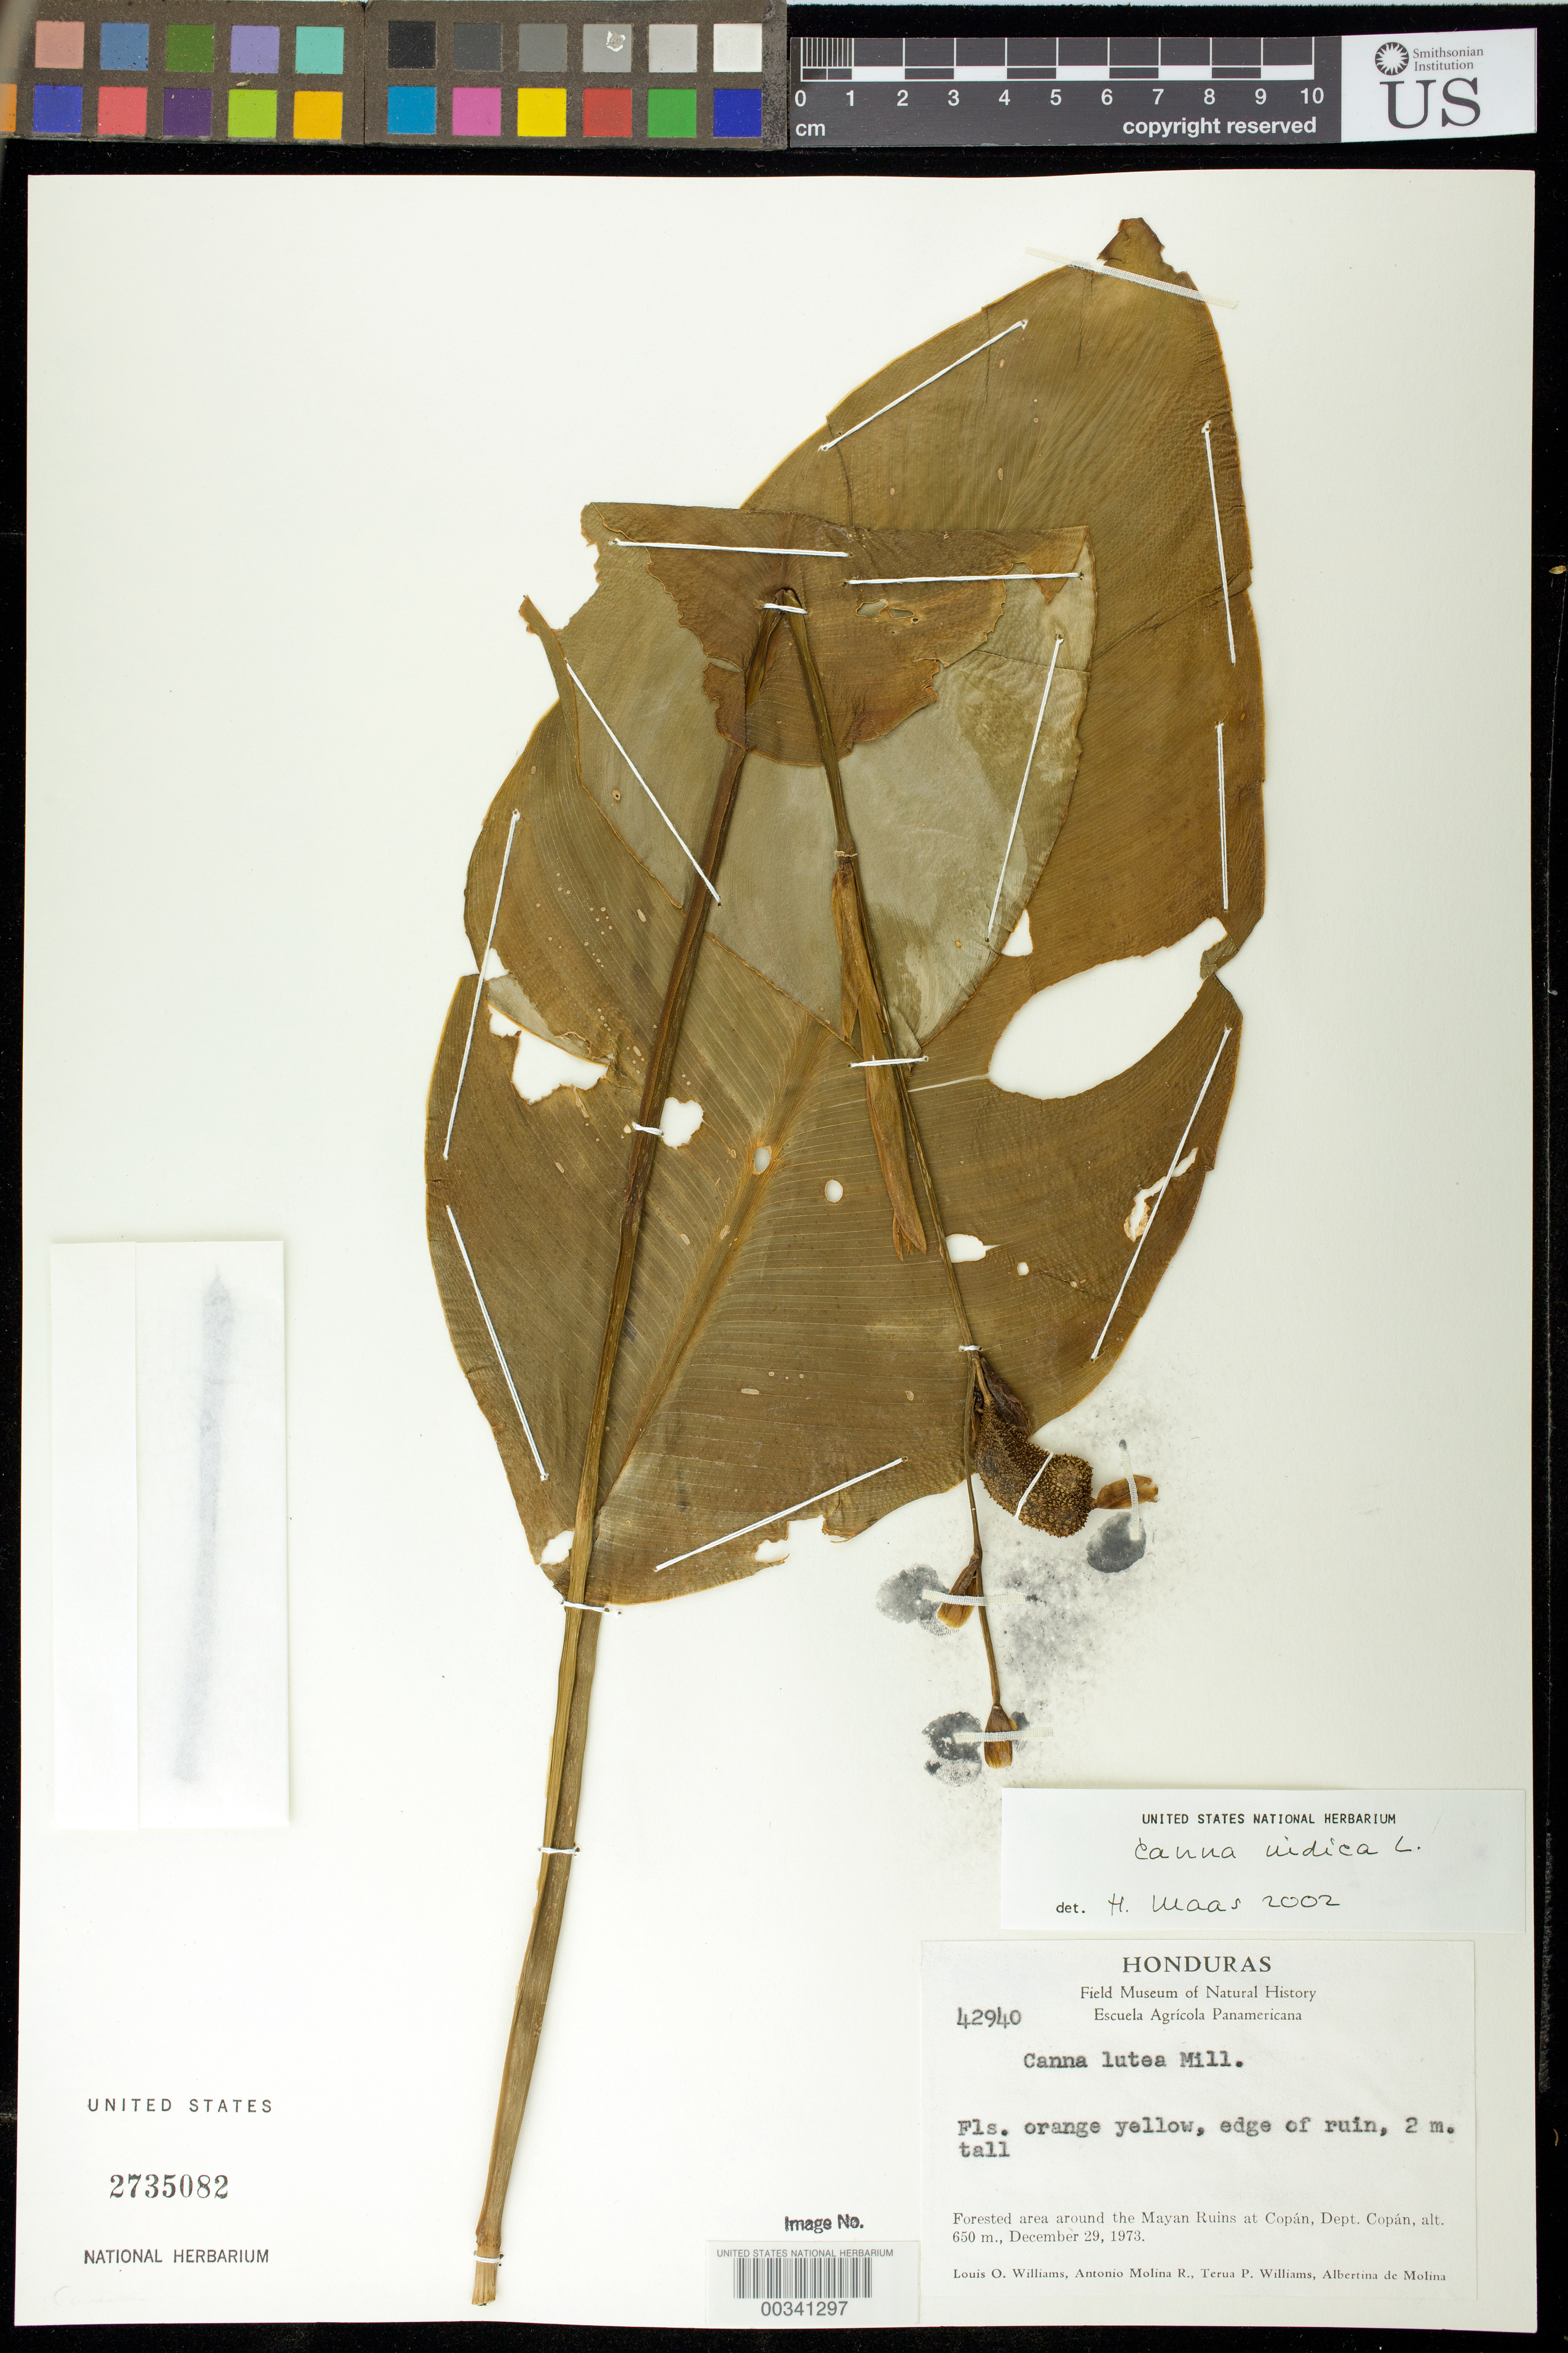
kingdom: Plantae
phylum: Tracheophyta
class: Liliopsida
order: Zingiberales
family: Cannaceae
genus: Canna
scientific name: Canna indica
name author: L.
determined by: Maas, Paul J. M.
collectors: L. O. Williams, A. Molina R., T. P. Williams & A. Molina R.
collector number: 42940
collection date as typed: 29 Dec 1973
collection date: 1973-12-29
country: Honduras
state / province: Copán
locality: Forested area around Mayan ruins at Copán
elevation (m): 650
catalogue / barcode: US 2735082